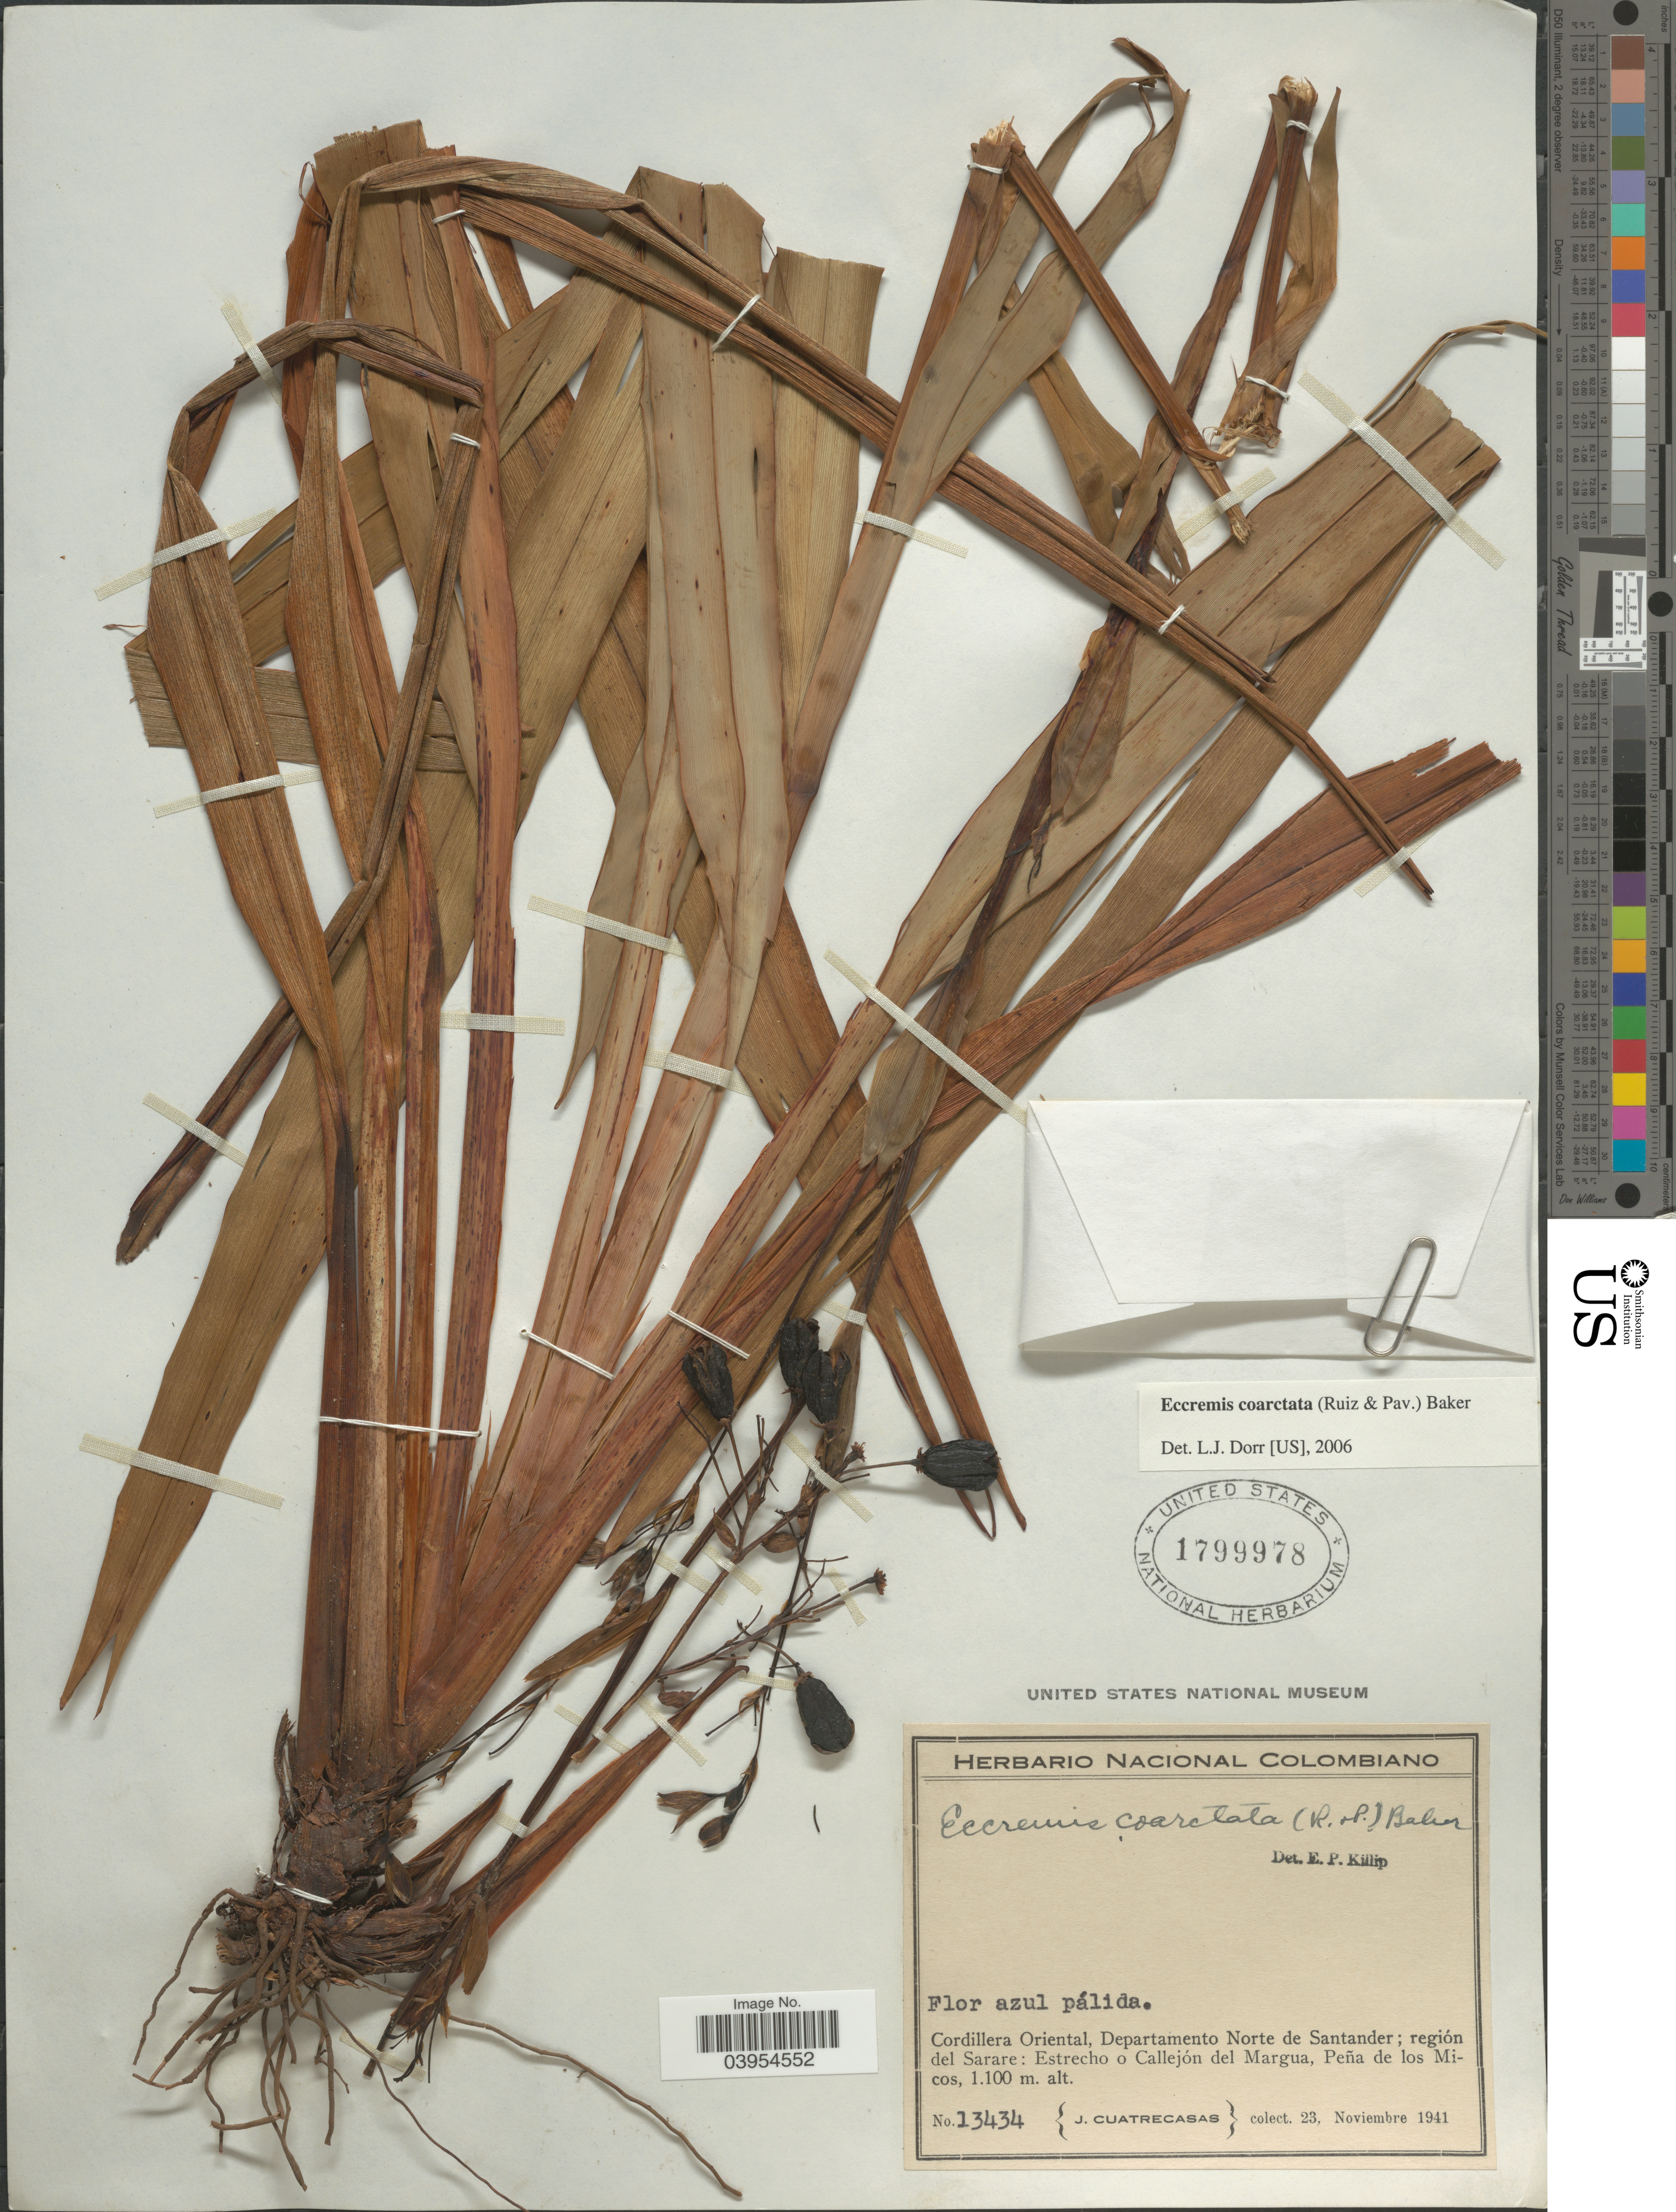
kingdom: Plantae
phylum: Tracheophyta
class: Liliopsida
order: Asparagales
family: Asphodelaceae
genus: Eccremis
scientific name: Eccremis coarctata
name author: Baker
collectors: J. Cuatrecasas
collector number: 13434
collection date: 1941-11-23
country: Colombia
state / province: Norte de Santander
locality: Cordillera Oriental, Departamento Norte de Santander; región del Sarare: Estrecho o Callejón del Margua, Peña de los Micos.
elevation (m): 1100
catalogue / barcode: US 1799978